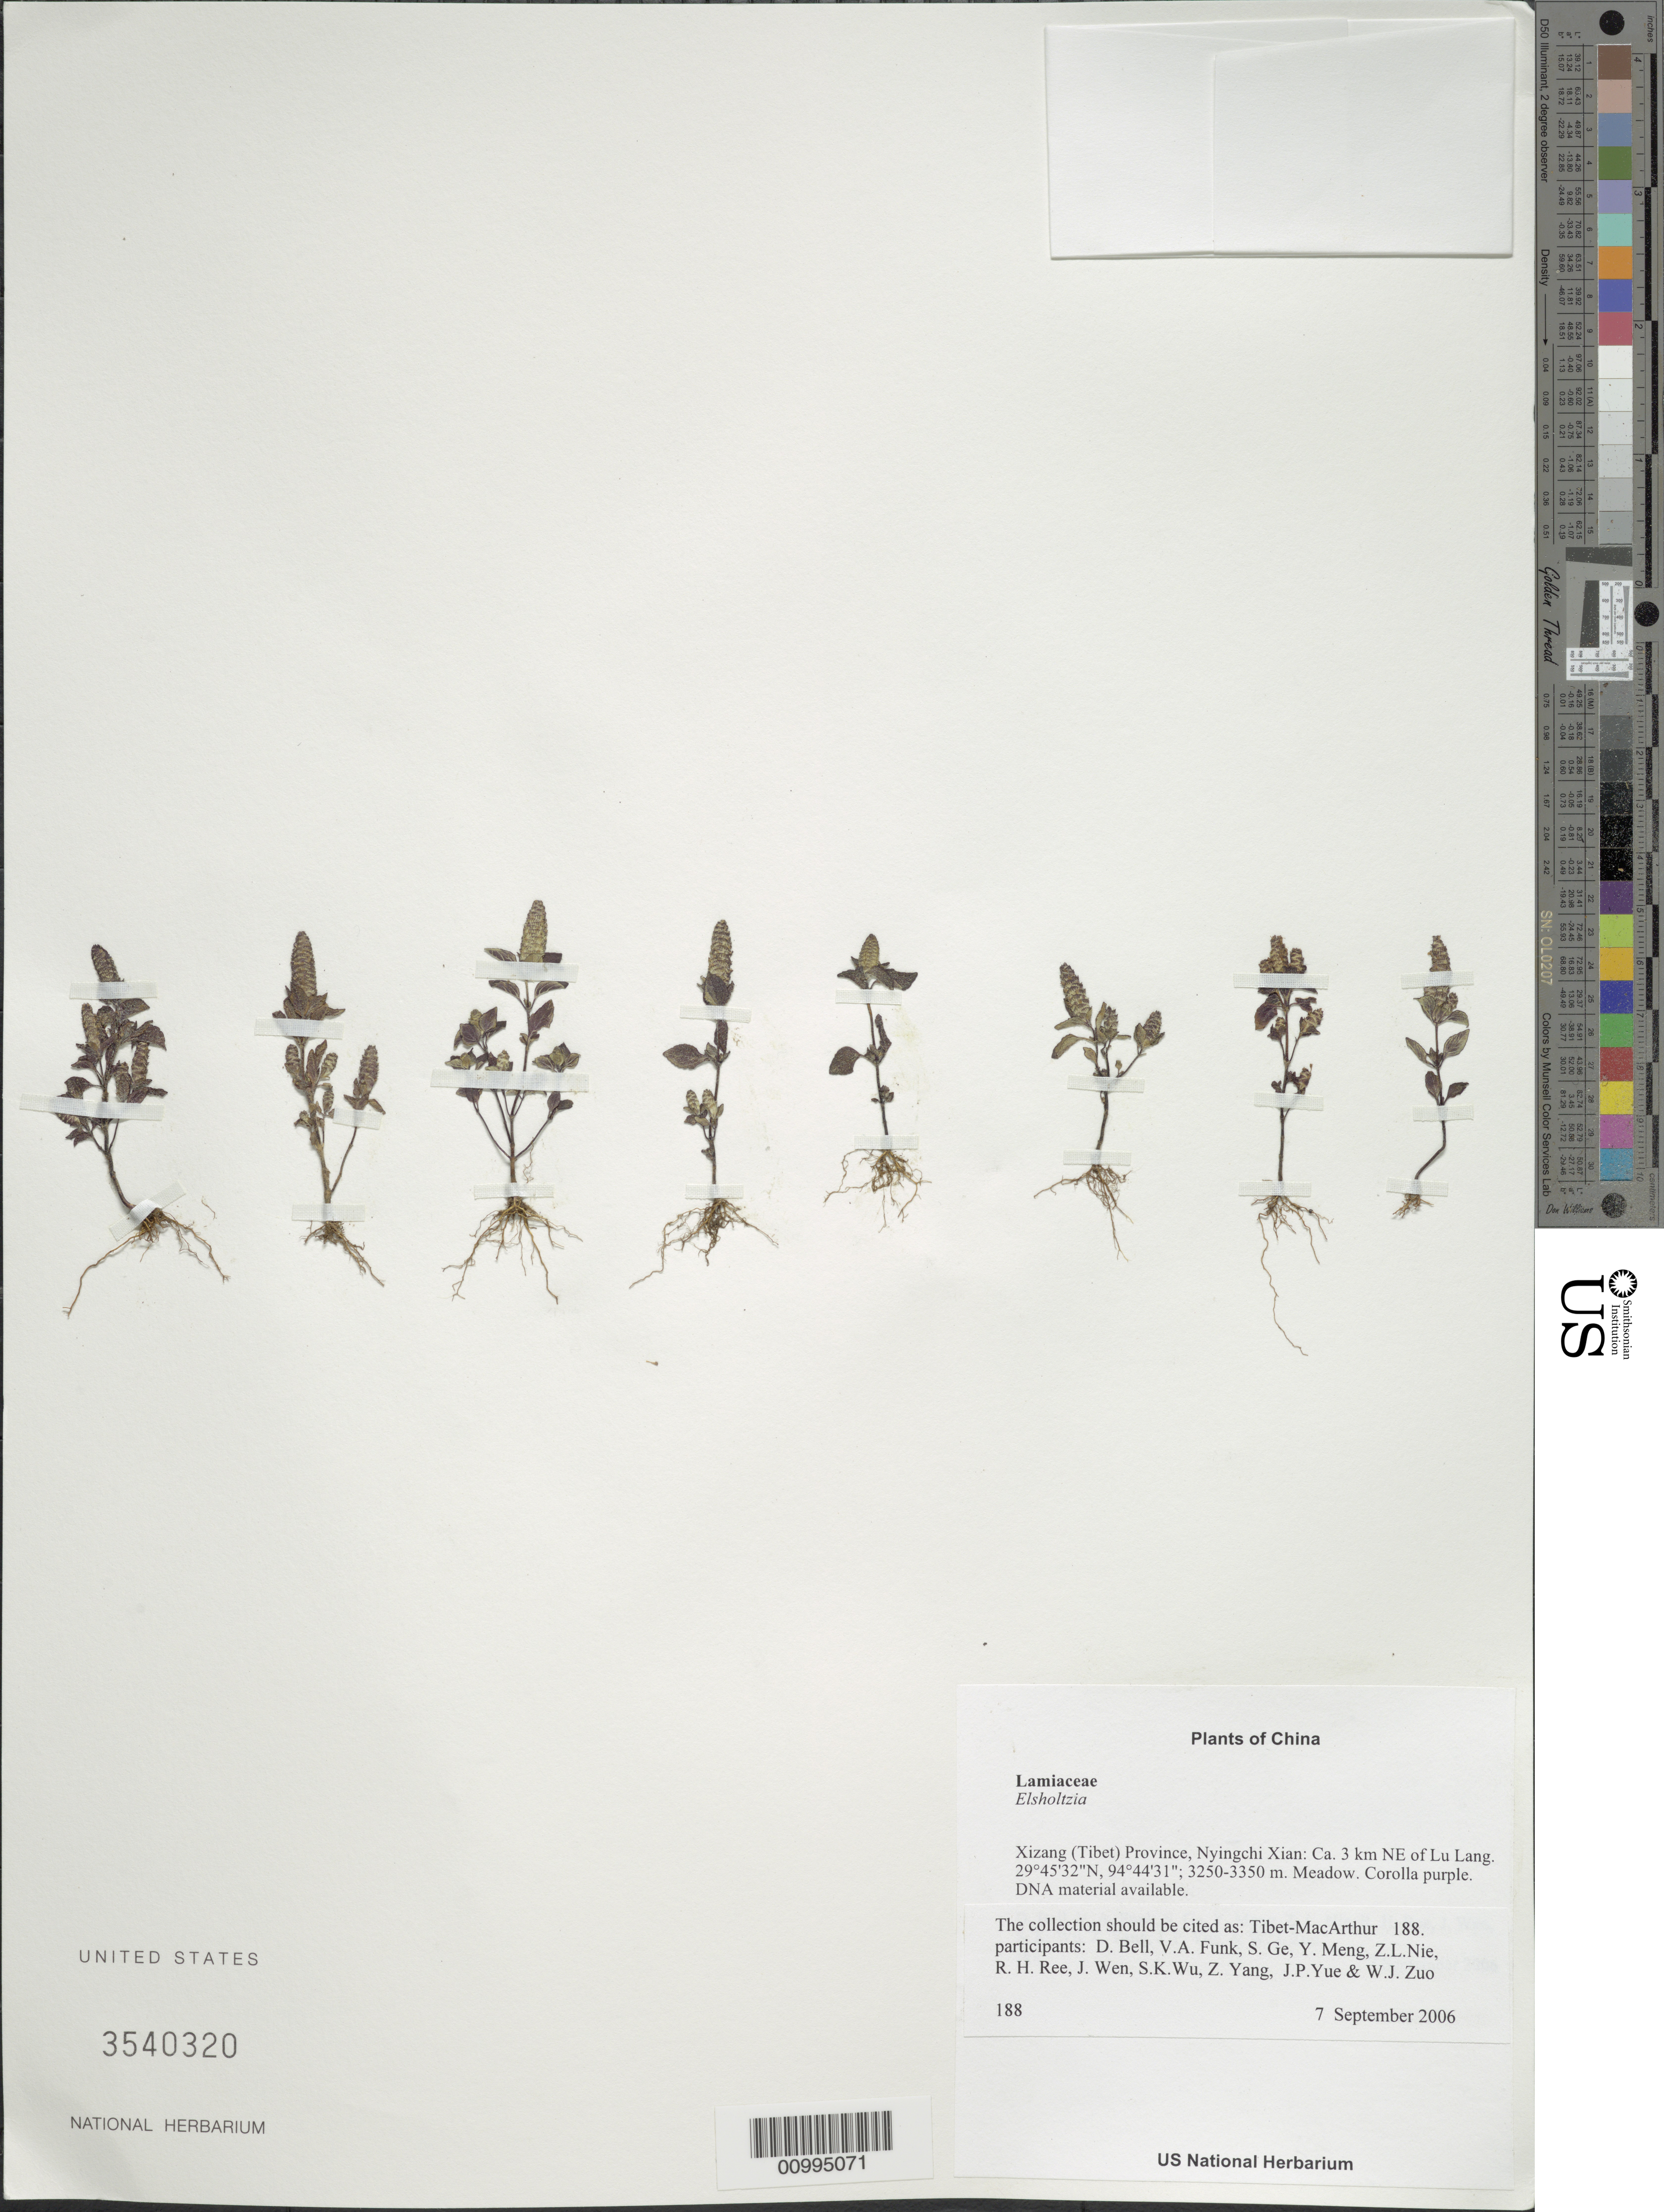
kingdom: Plantae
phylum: Tracheophyta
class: Magnoliopsida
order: Lamiales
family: Lamiaceae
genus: Elsholtzia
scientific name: Elsholtzia sp.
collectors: Tibet-MacArthur, D. A. Bell, V. Funk, S. Ge, Y. Meng, Z. Nie, R. Ree, J. Wen, S. K. Wu, Z. Yang, J. Yue & W. Zuo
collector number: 188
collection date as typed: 07 Sep 2006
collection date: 2006-09-07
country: China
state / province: Xizang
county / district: Nyingchi Xian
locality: Ca. 3 km NE of Lu Lang.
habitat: Mixed broadleaved (Quercus, Betula) and coniferous (Picea) forest and adjacent wet meadows. Meadow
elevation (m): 3250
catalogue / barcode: US 3540320